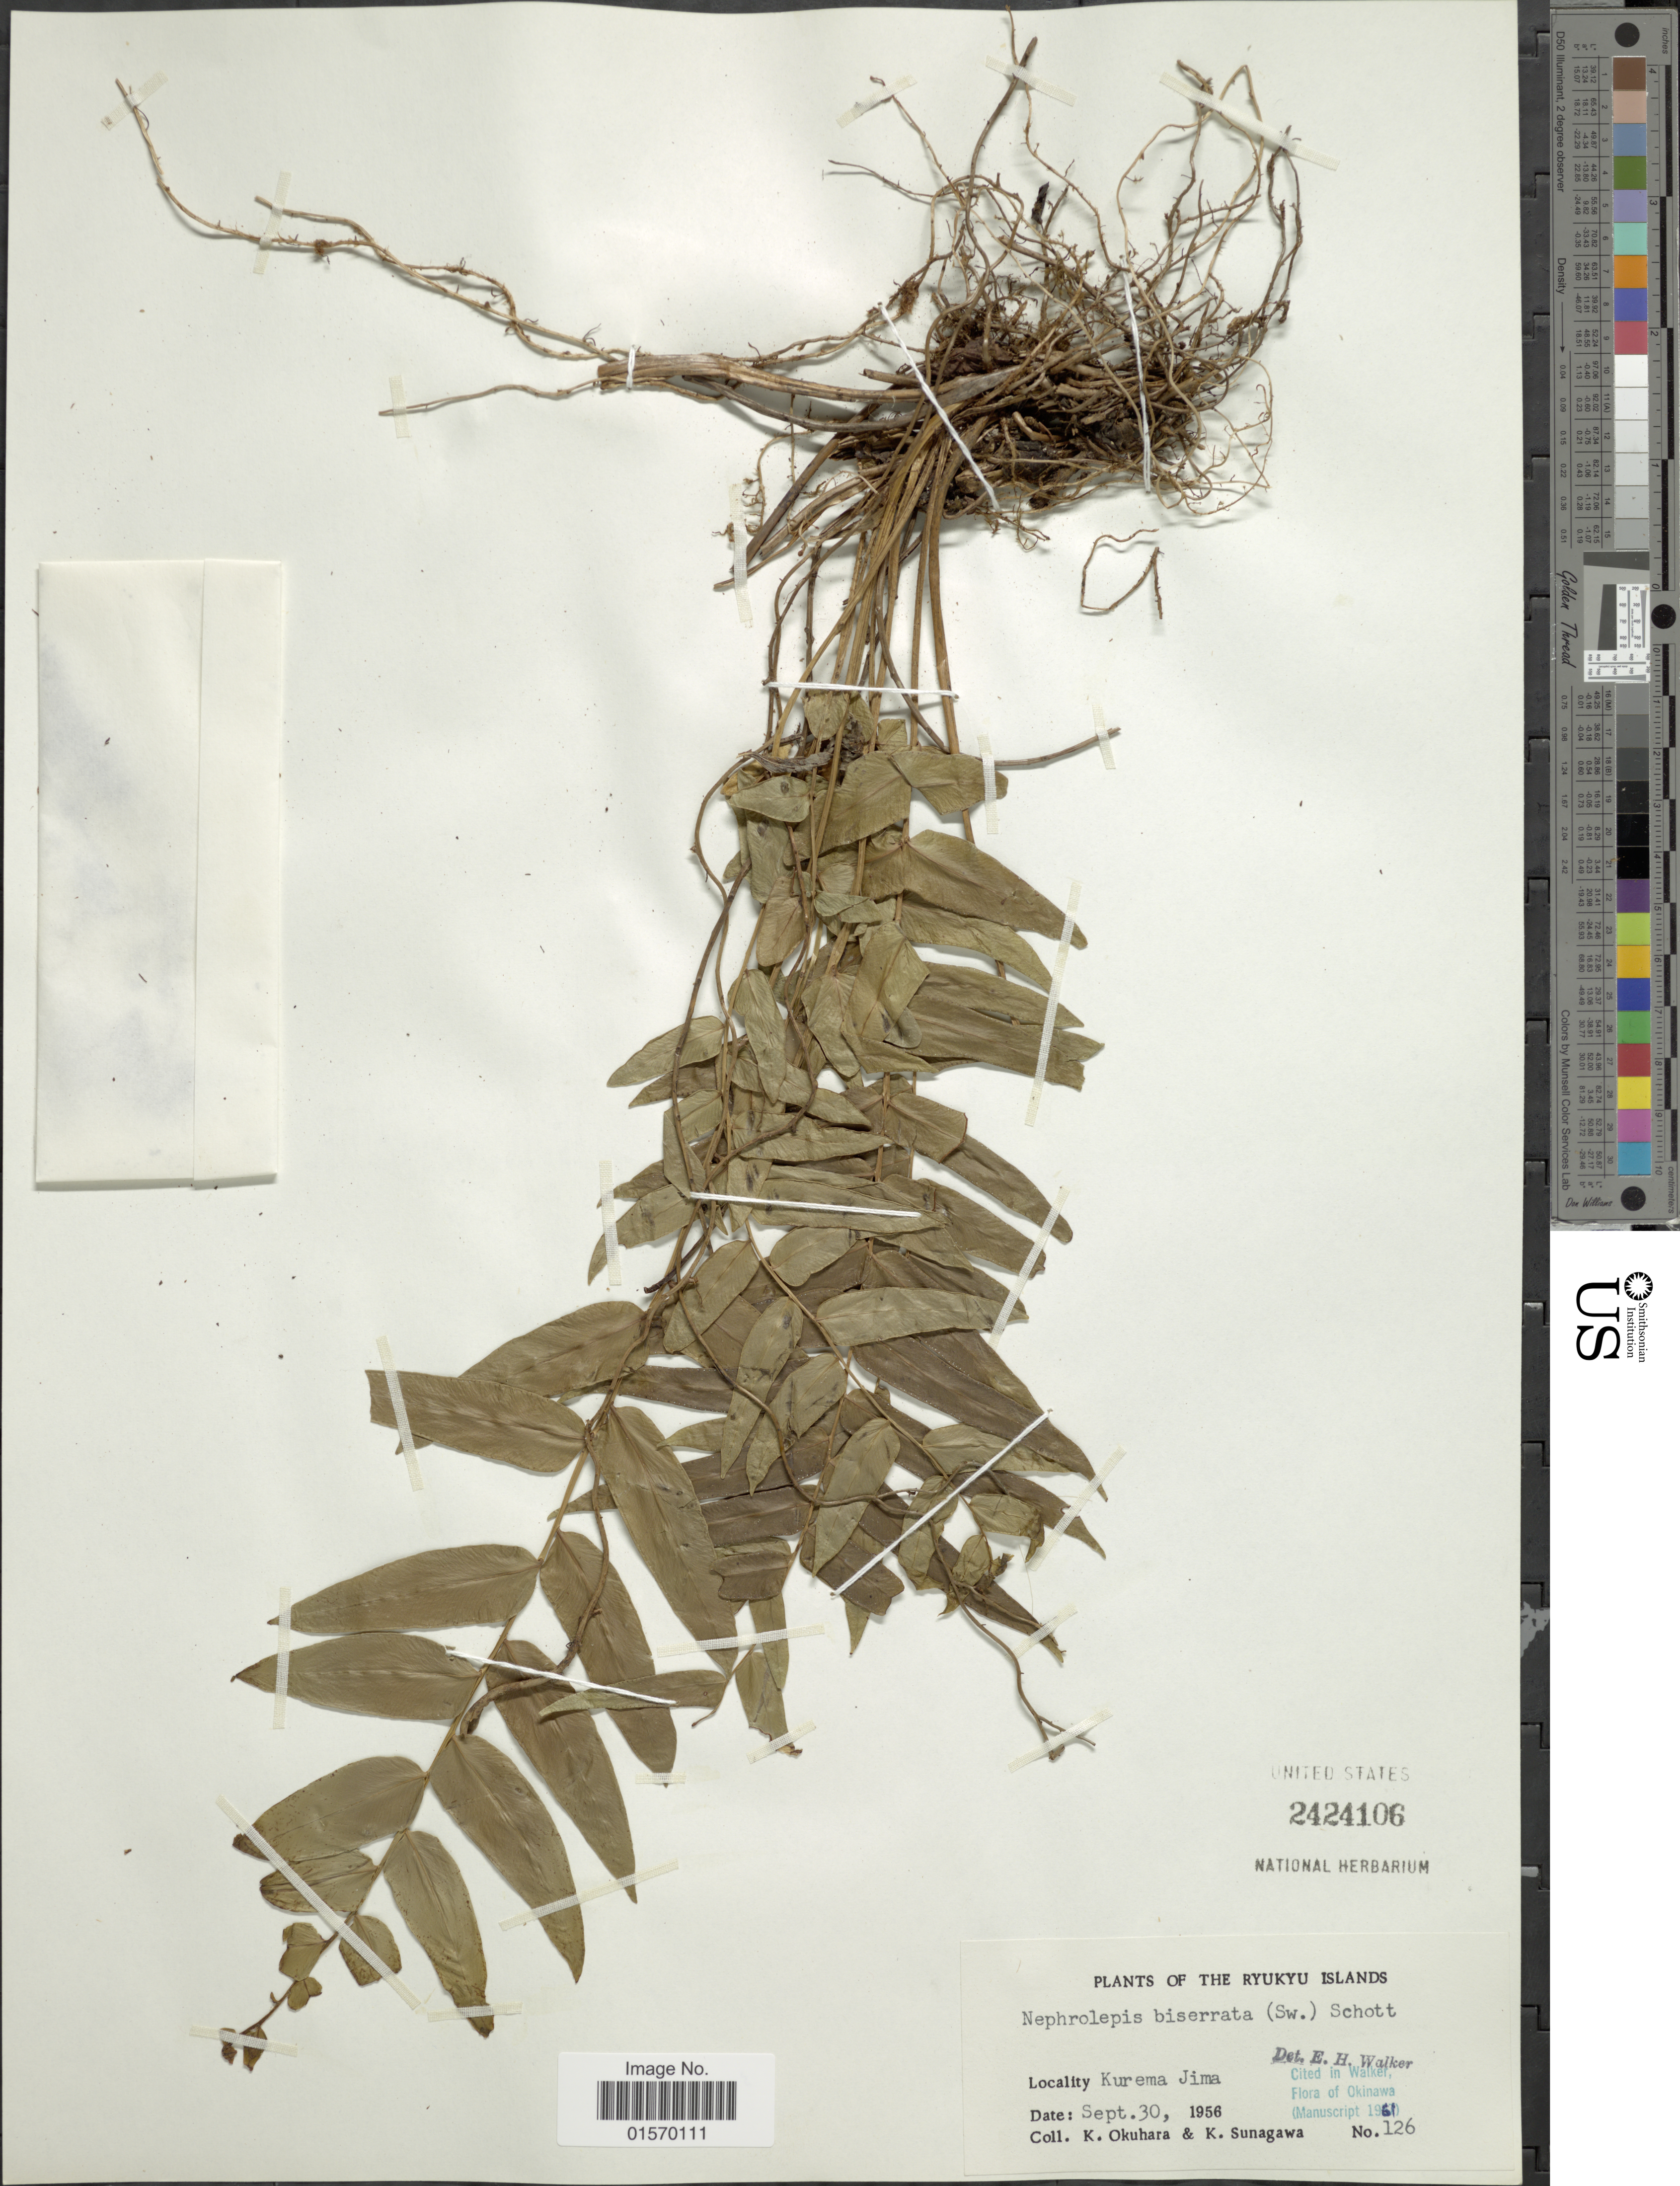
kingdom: Plantae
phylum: Tracheophyta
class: Polypodiopsida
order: Polypodiales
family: Nephrolepidaceae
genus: Nephrolepis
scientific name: Nephrolepis biserrata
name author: (Sw.) Schott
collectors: K. Okuhara & K. Sunagawa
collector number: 126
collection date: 1956-09-30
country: Japan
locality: Ryukyu Islands. Kurema Jima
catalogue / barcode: US 2424106